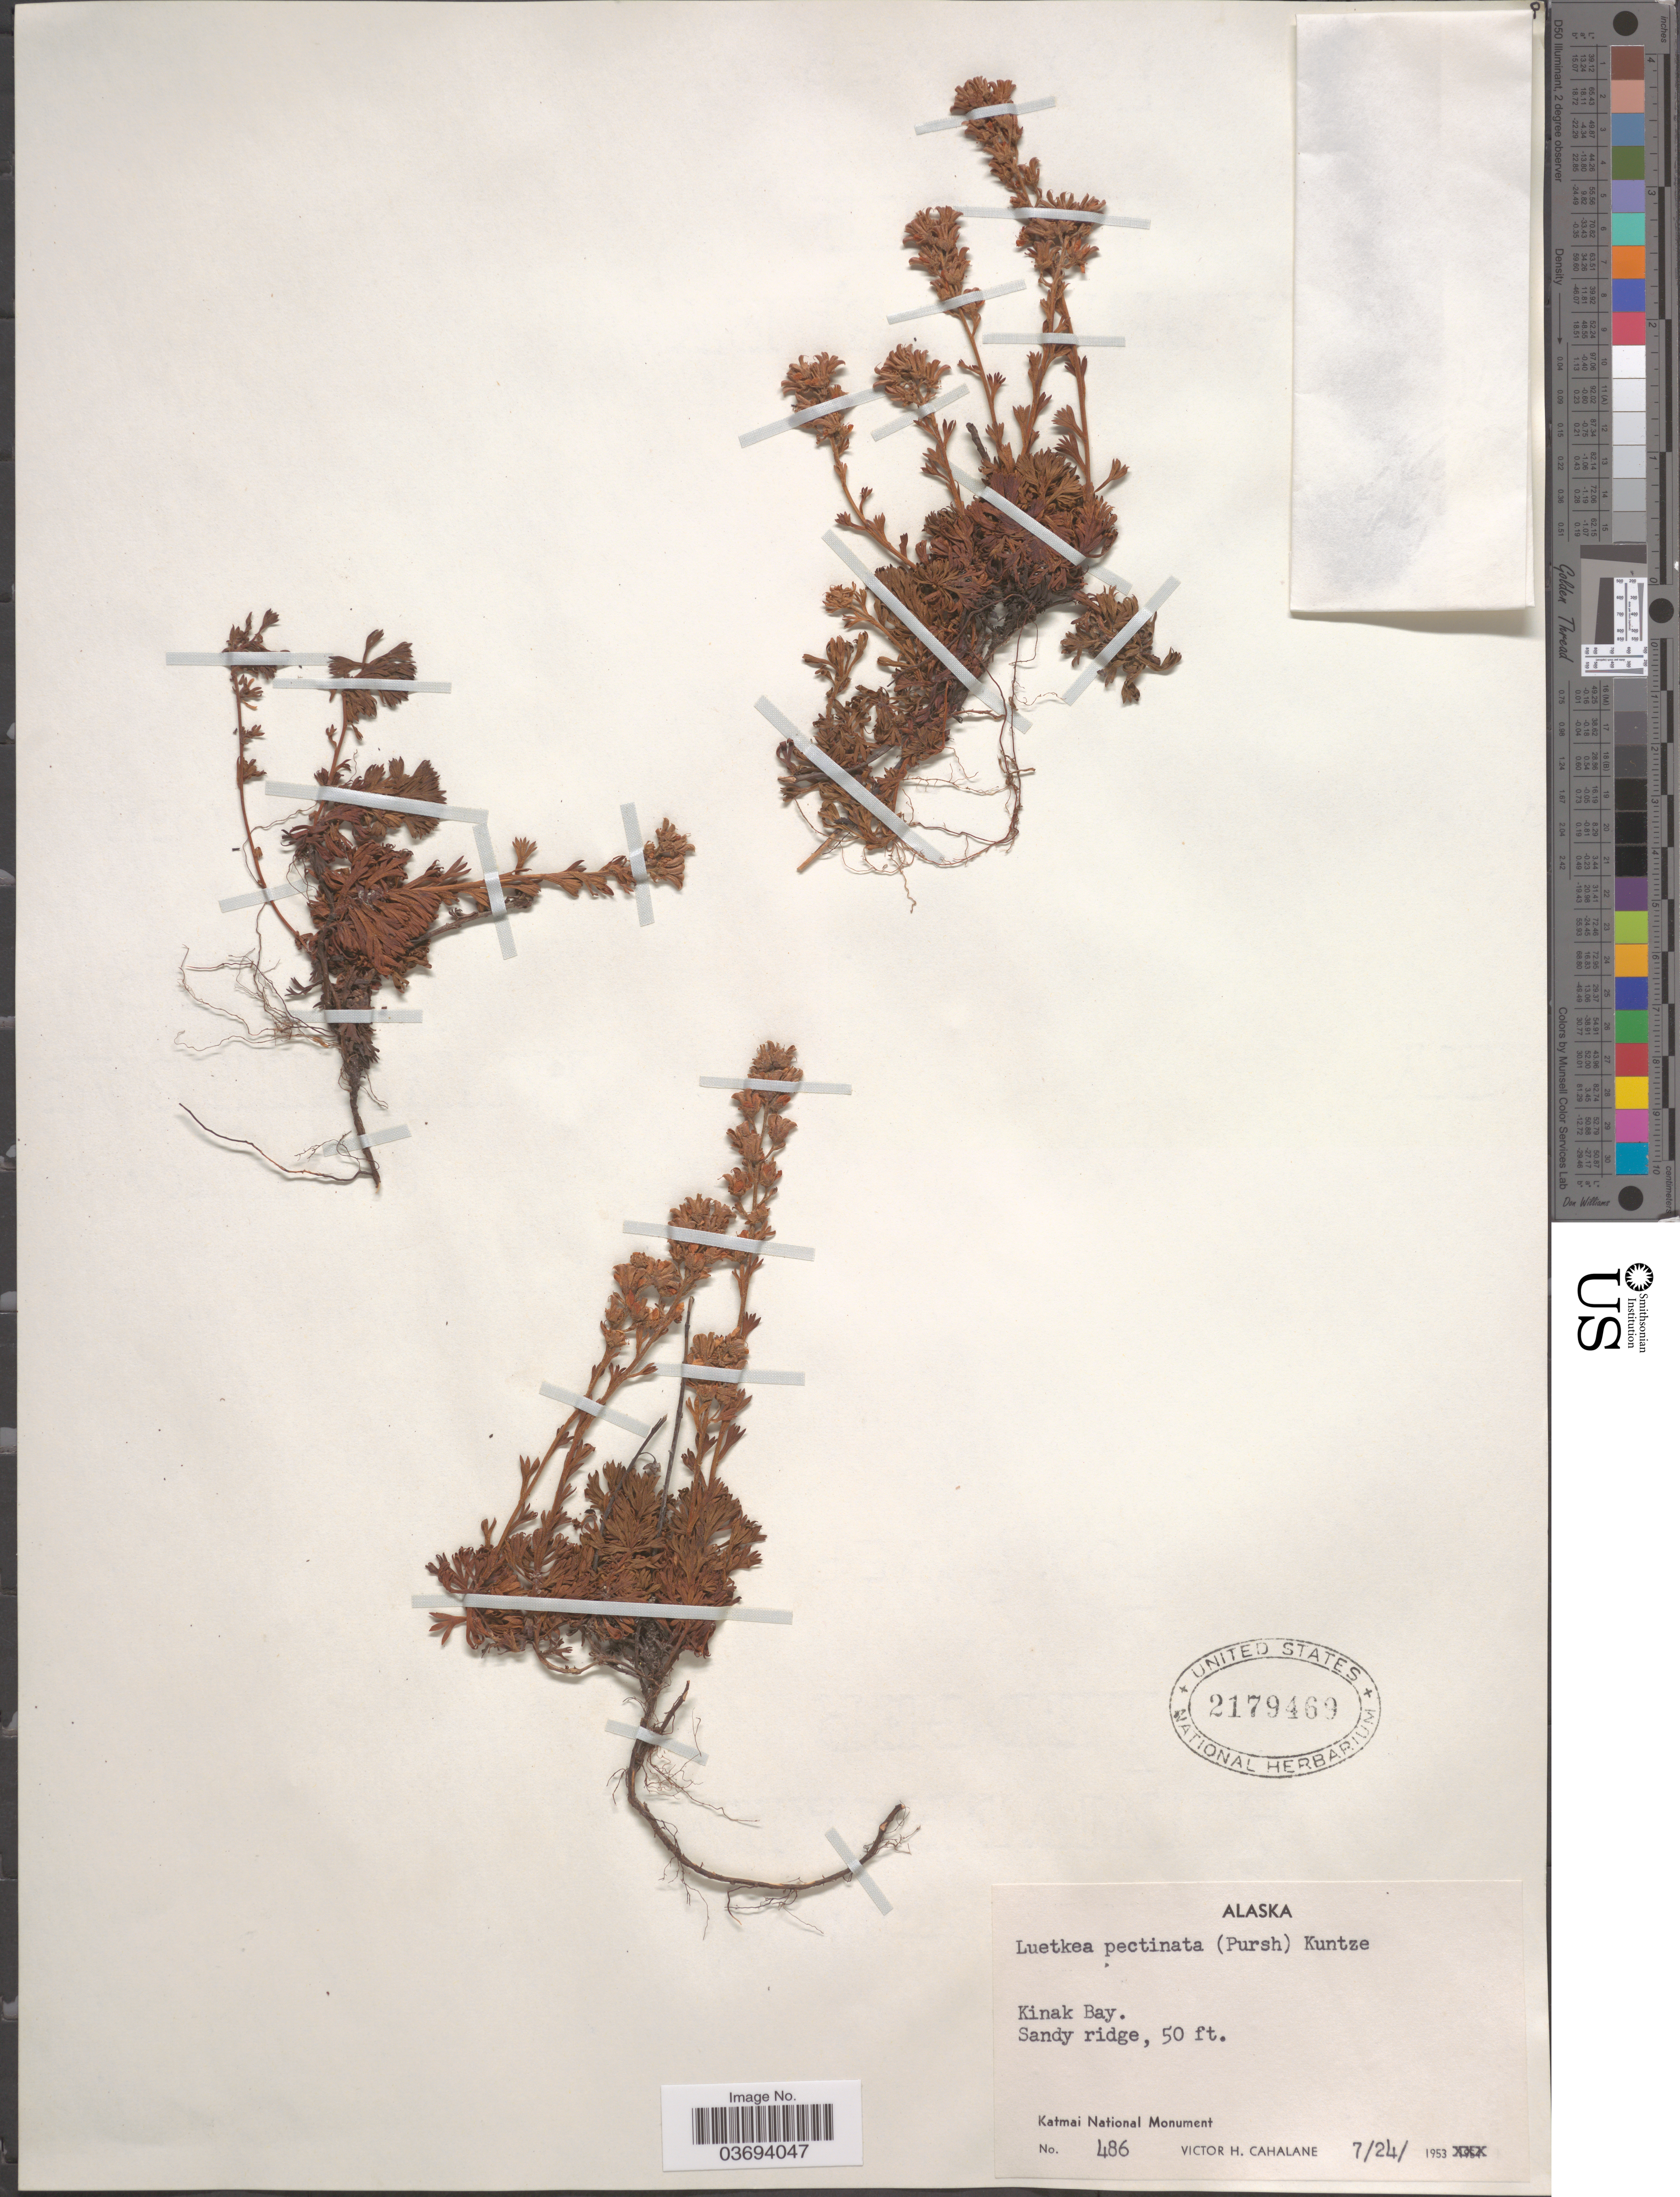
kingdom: Plantae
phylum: Tracheophyta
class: Magnoliopsida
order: Rosales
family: Rosaceae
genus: Luetkea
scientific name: Luetkea pectinata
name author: (Pursh) Kuntze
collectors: V. Cahalane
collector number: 486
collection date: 1953-07-24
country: United States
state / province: Alaska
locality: Kinak Bay. Katmai National Monument.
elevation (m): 15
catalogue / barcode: US 2179469